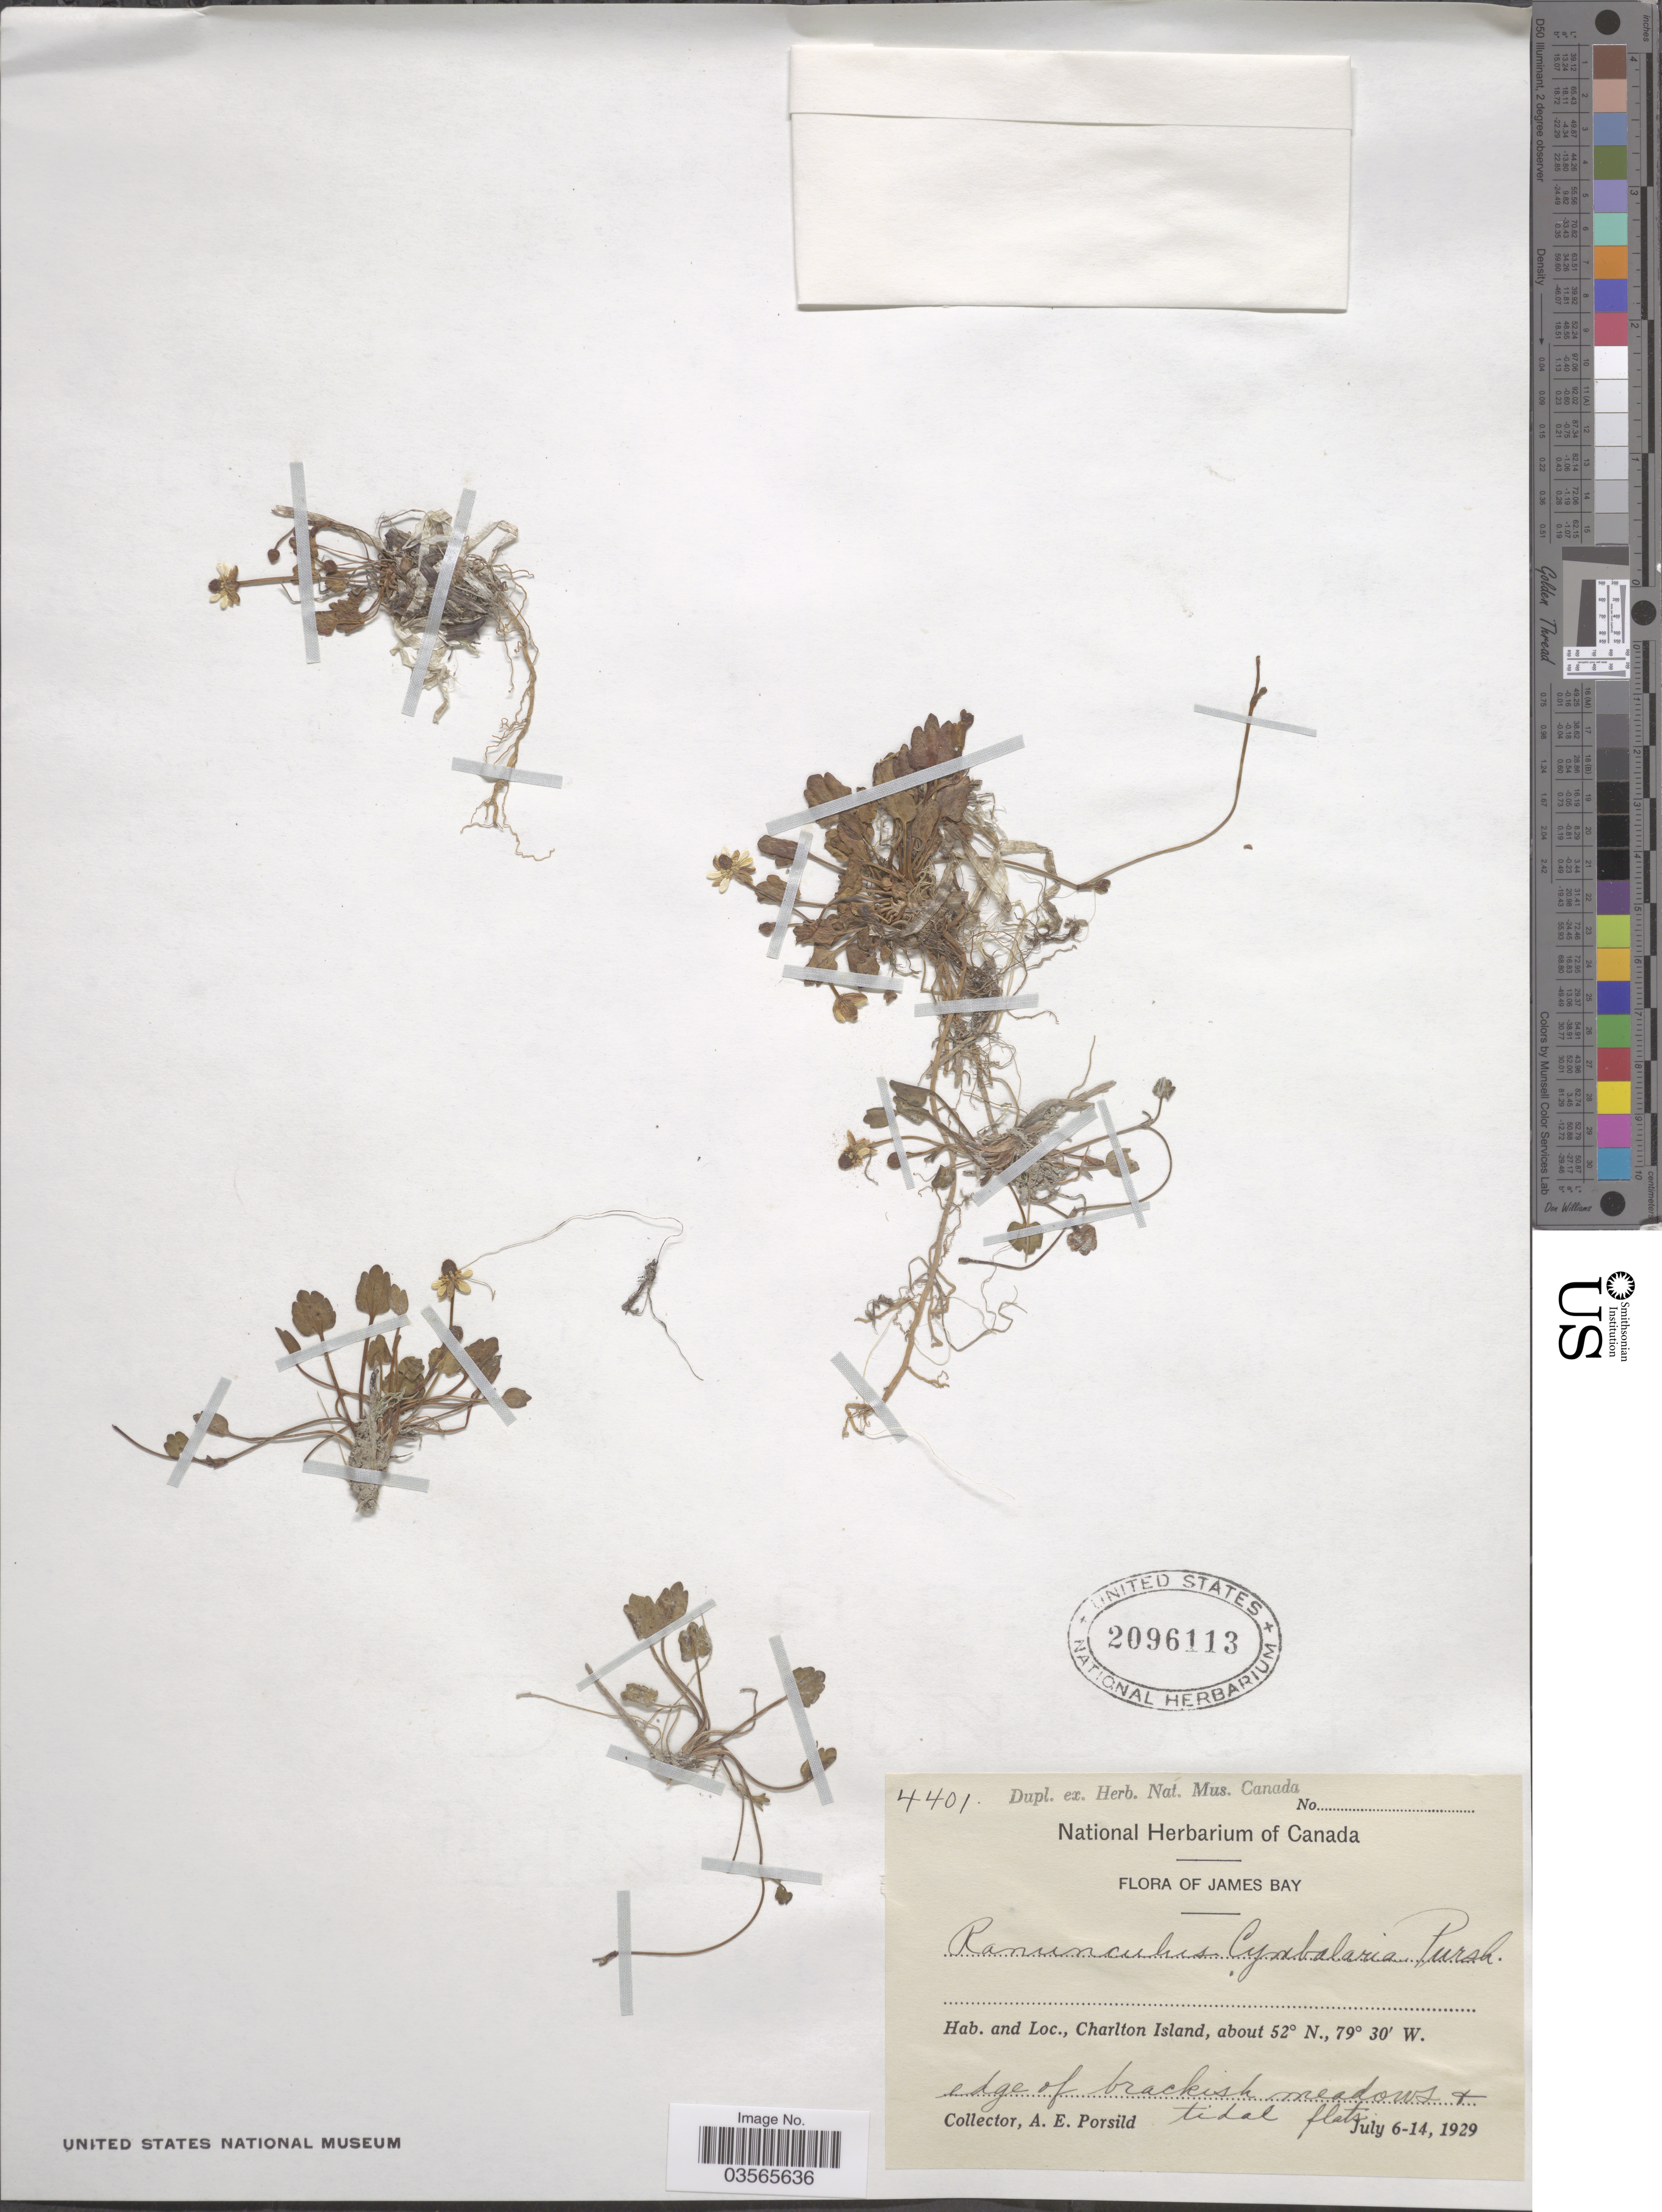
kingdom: Plantae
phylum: Tracheophyta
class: Magnoliopsida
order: Ranunculales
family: Ranunculaceae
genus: Halerpestes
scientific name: Halerpestes cymbalaria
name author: (Pursh) Greene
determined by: Strong, M. T., (US), Smithsonian Institution - National Museum of Natural History (UNITED STATES)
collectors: A. E. Porsild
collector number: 4401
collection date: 1929-07-06/1929-07-14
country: Canada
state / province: Nunavut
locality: James Bay. Charlton Island.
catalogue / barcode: US 2096113